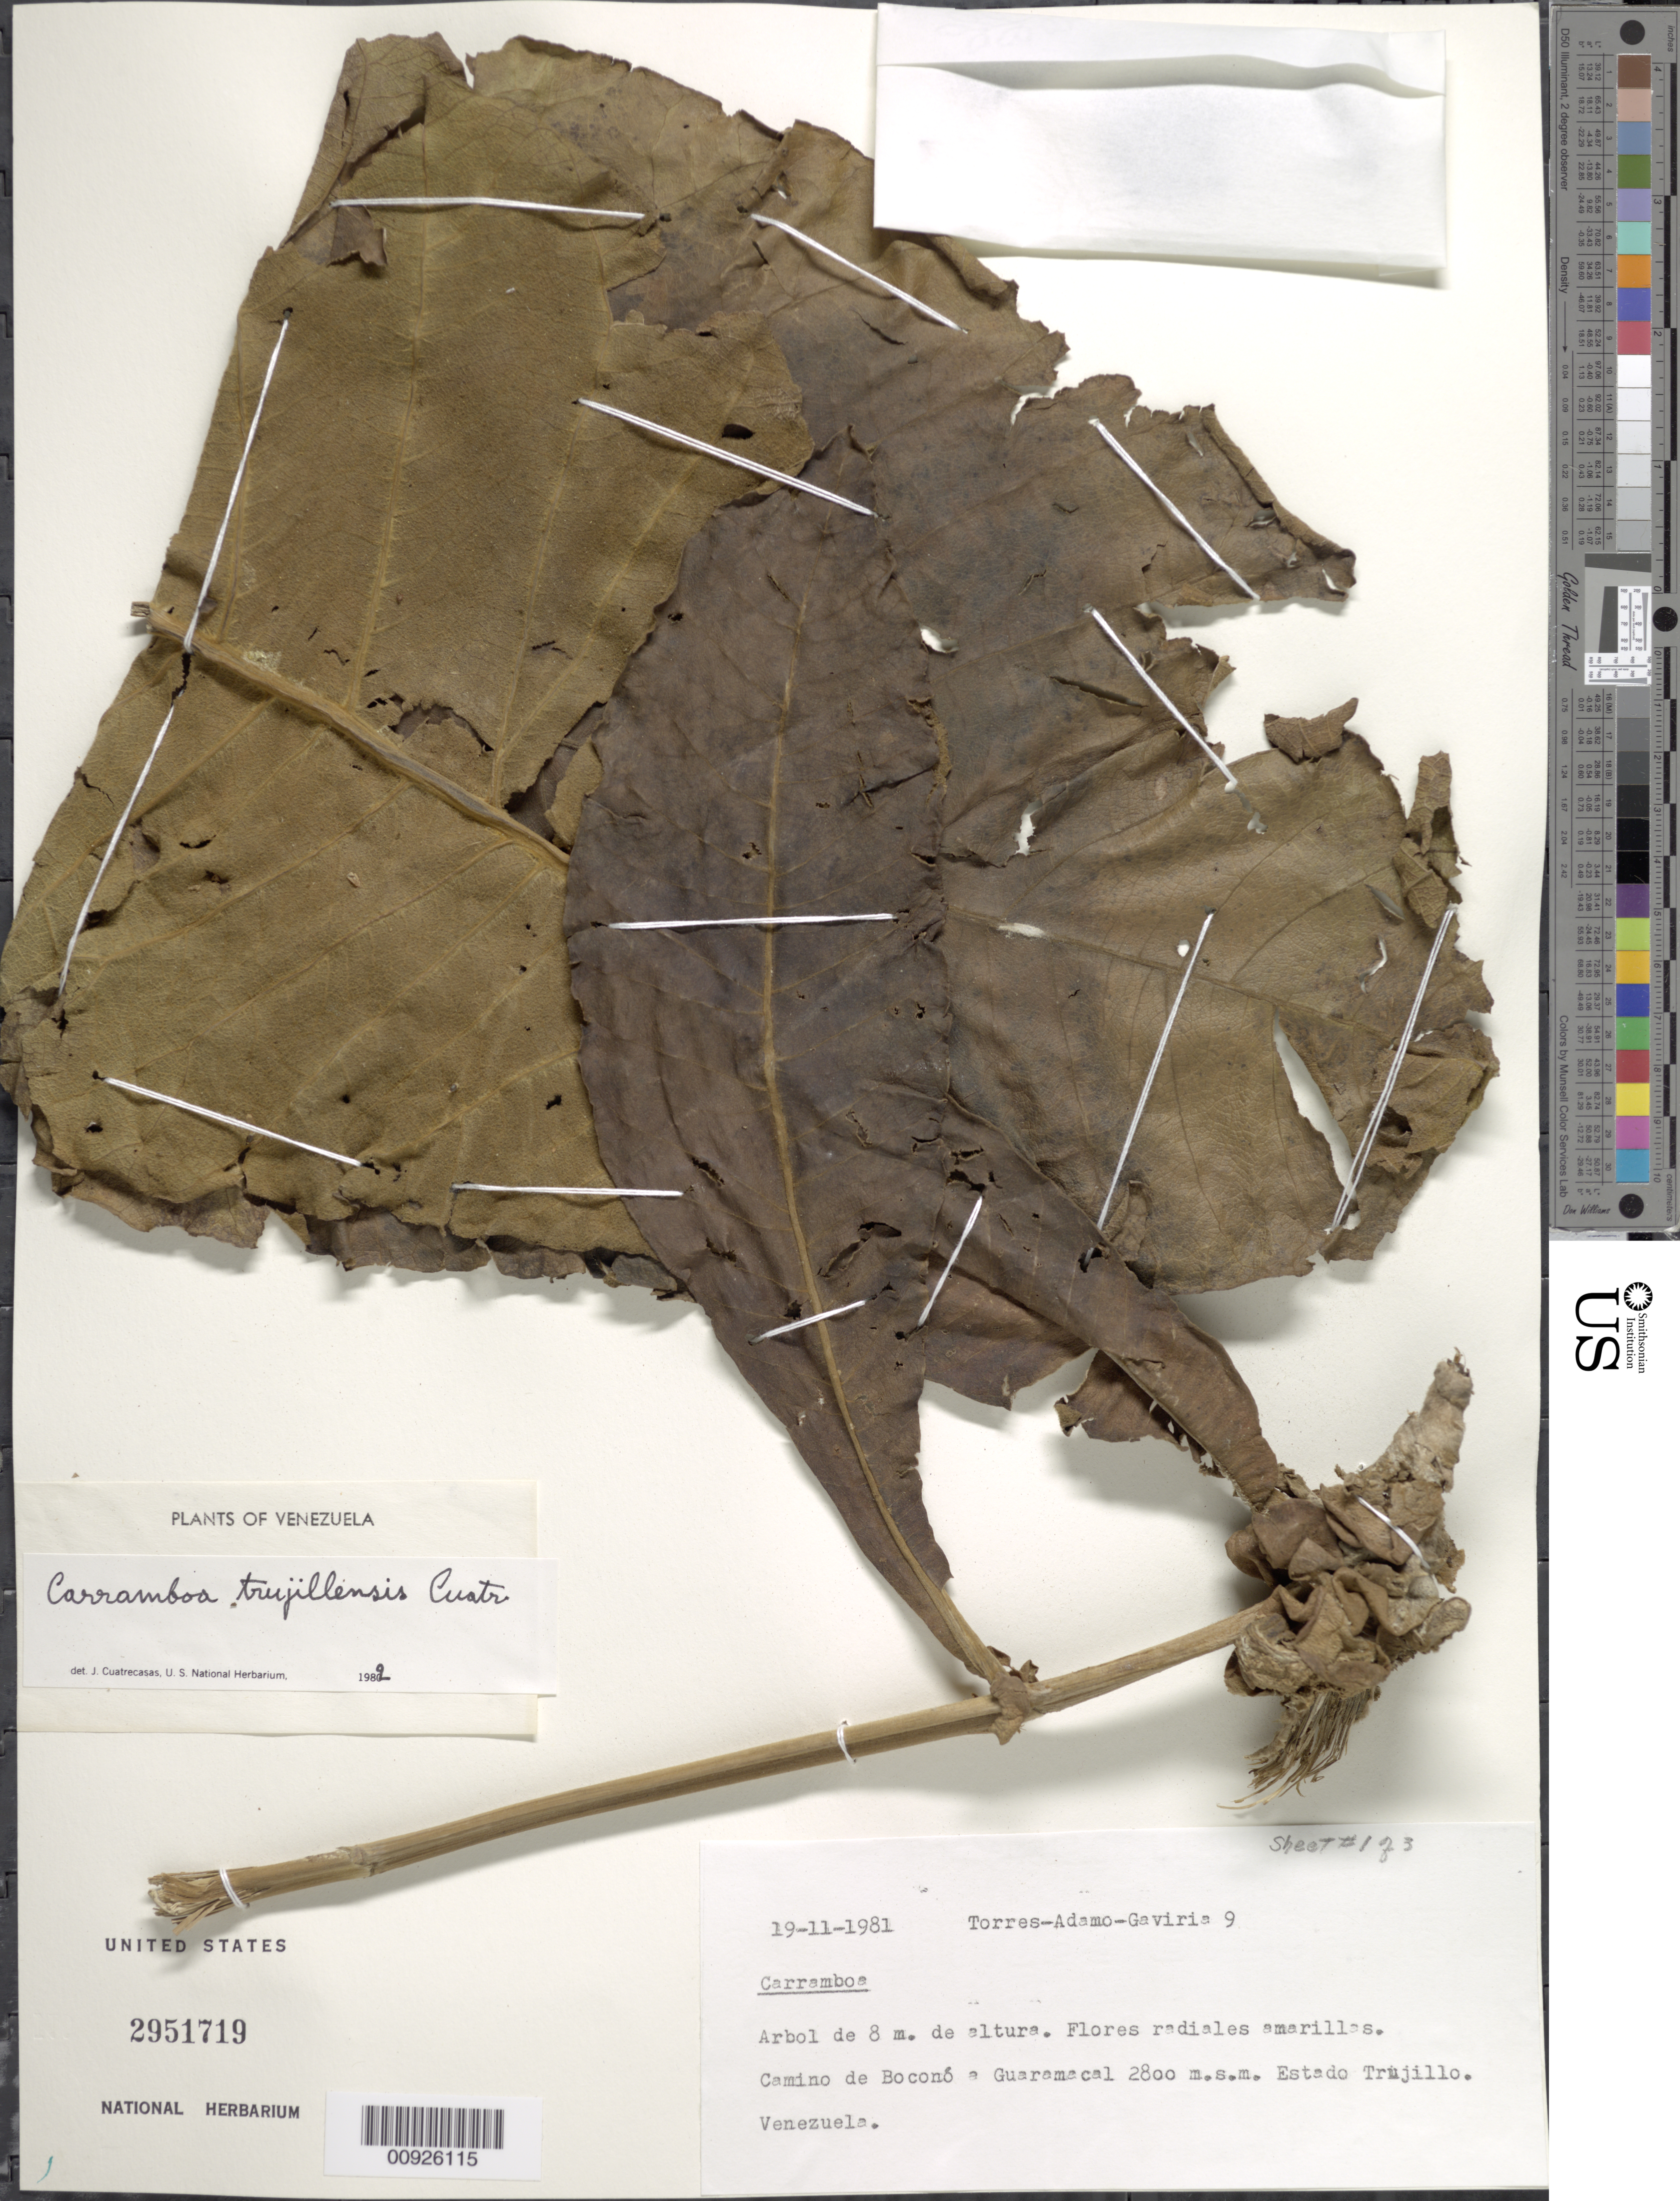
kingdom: Plantae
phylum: Tracheophyta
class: Magnoliopsida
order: Asterales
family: Asteraceae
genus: Carramboa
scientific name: Carramboa trujillensis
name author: (Cuatrec.) Cuatrec.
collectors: -. Torres, G. Adamo & Gaviria, --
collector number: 9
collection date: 1981-11-19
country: Venezuela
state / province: Trujillo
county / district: Boconó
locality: Camino de Bocono a Guaramacal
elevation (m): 2800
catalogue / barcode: US 2951719